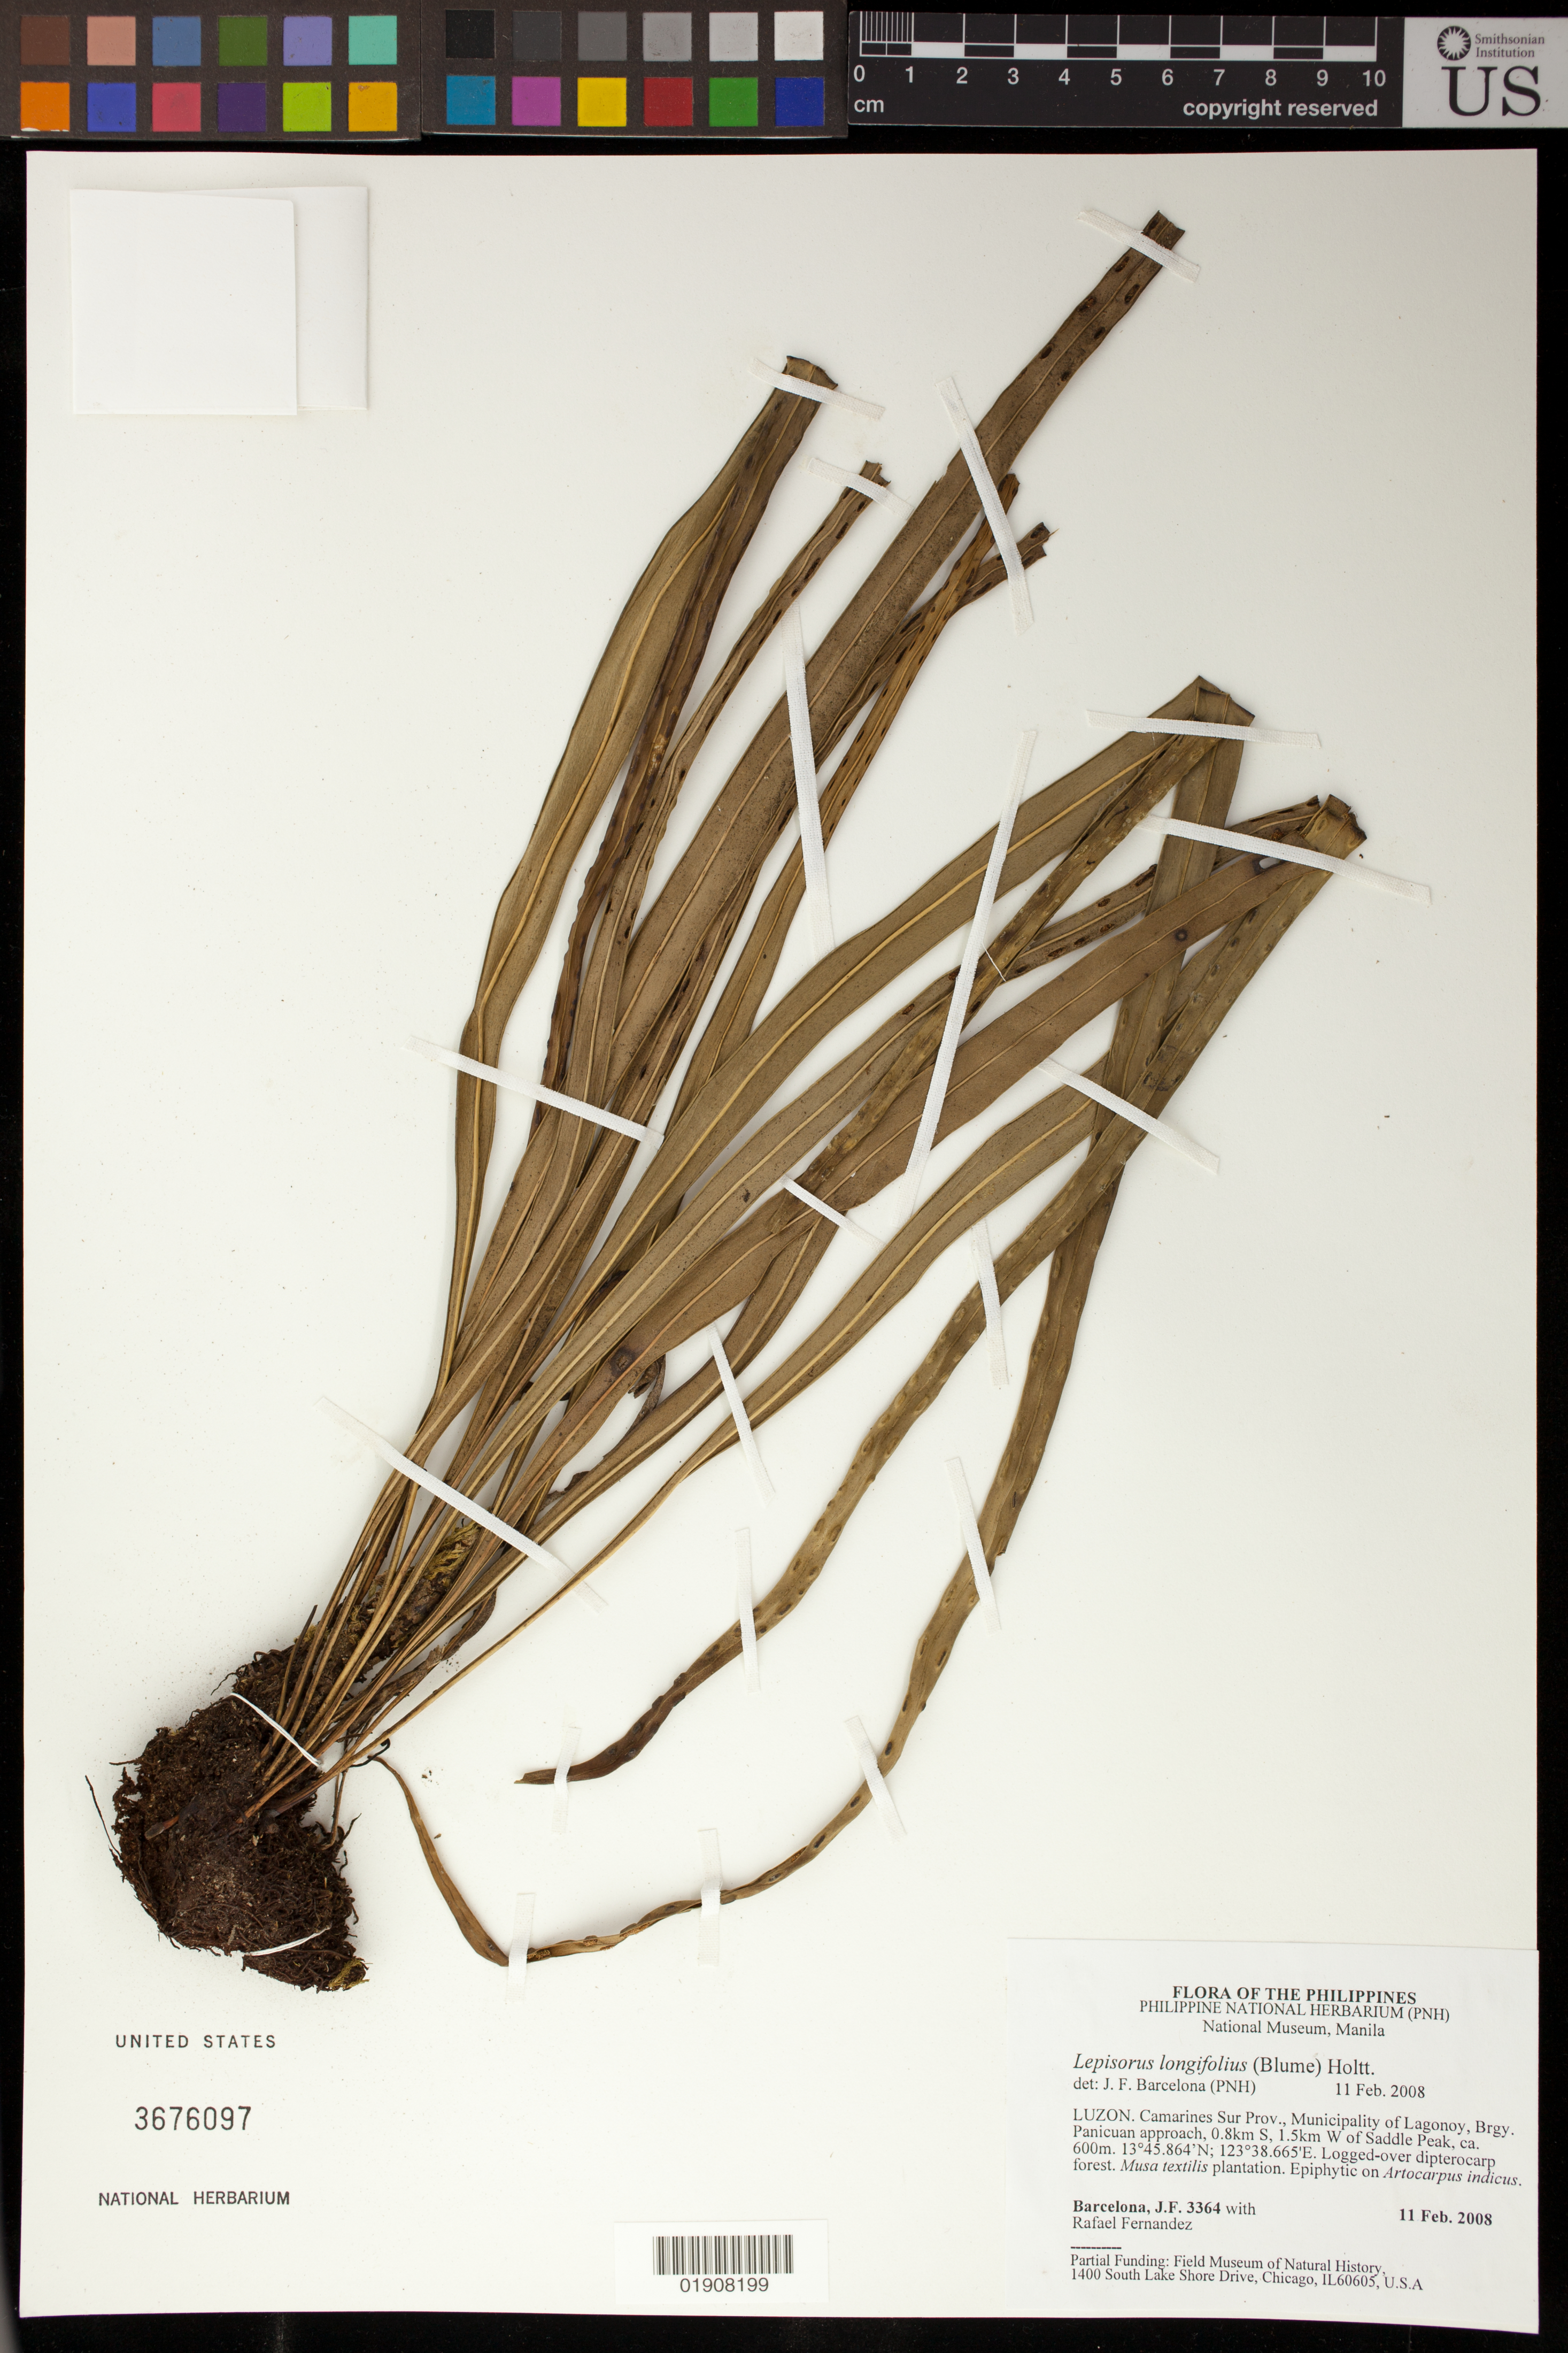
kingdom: Plantae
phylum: Tracheophyta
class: Polypodiopsida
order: Polypodiales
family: Polypodiaceae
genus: Lepisorus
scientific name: Lepisorus longifolius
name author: (Blume) Holttum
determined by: Barcelona, J. F.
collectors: J. F. Barcelona & R. Fernandez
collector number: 3364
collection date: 2008-02-11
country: Philippines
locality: Luzon, Camarines Sur Prov., Municipality of Lagonoy, Brgy. Panicuan approach, 0.8km S, 1.5km W of Saddle Peak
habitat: Logged-over dipterocarp forest.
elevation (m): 600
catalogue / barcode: US 3676097